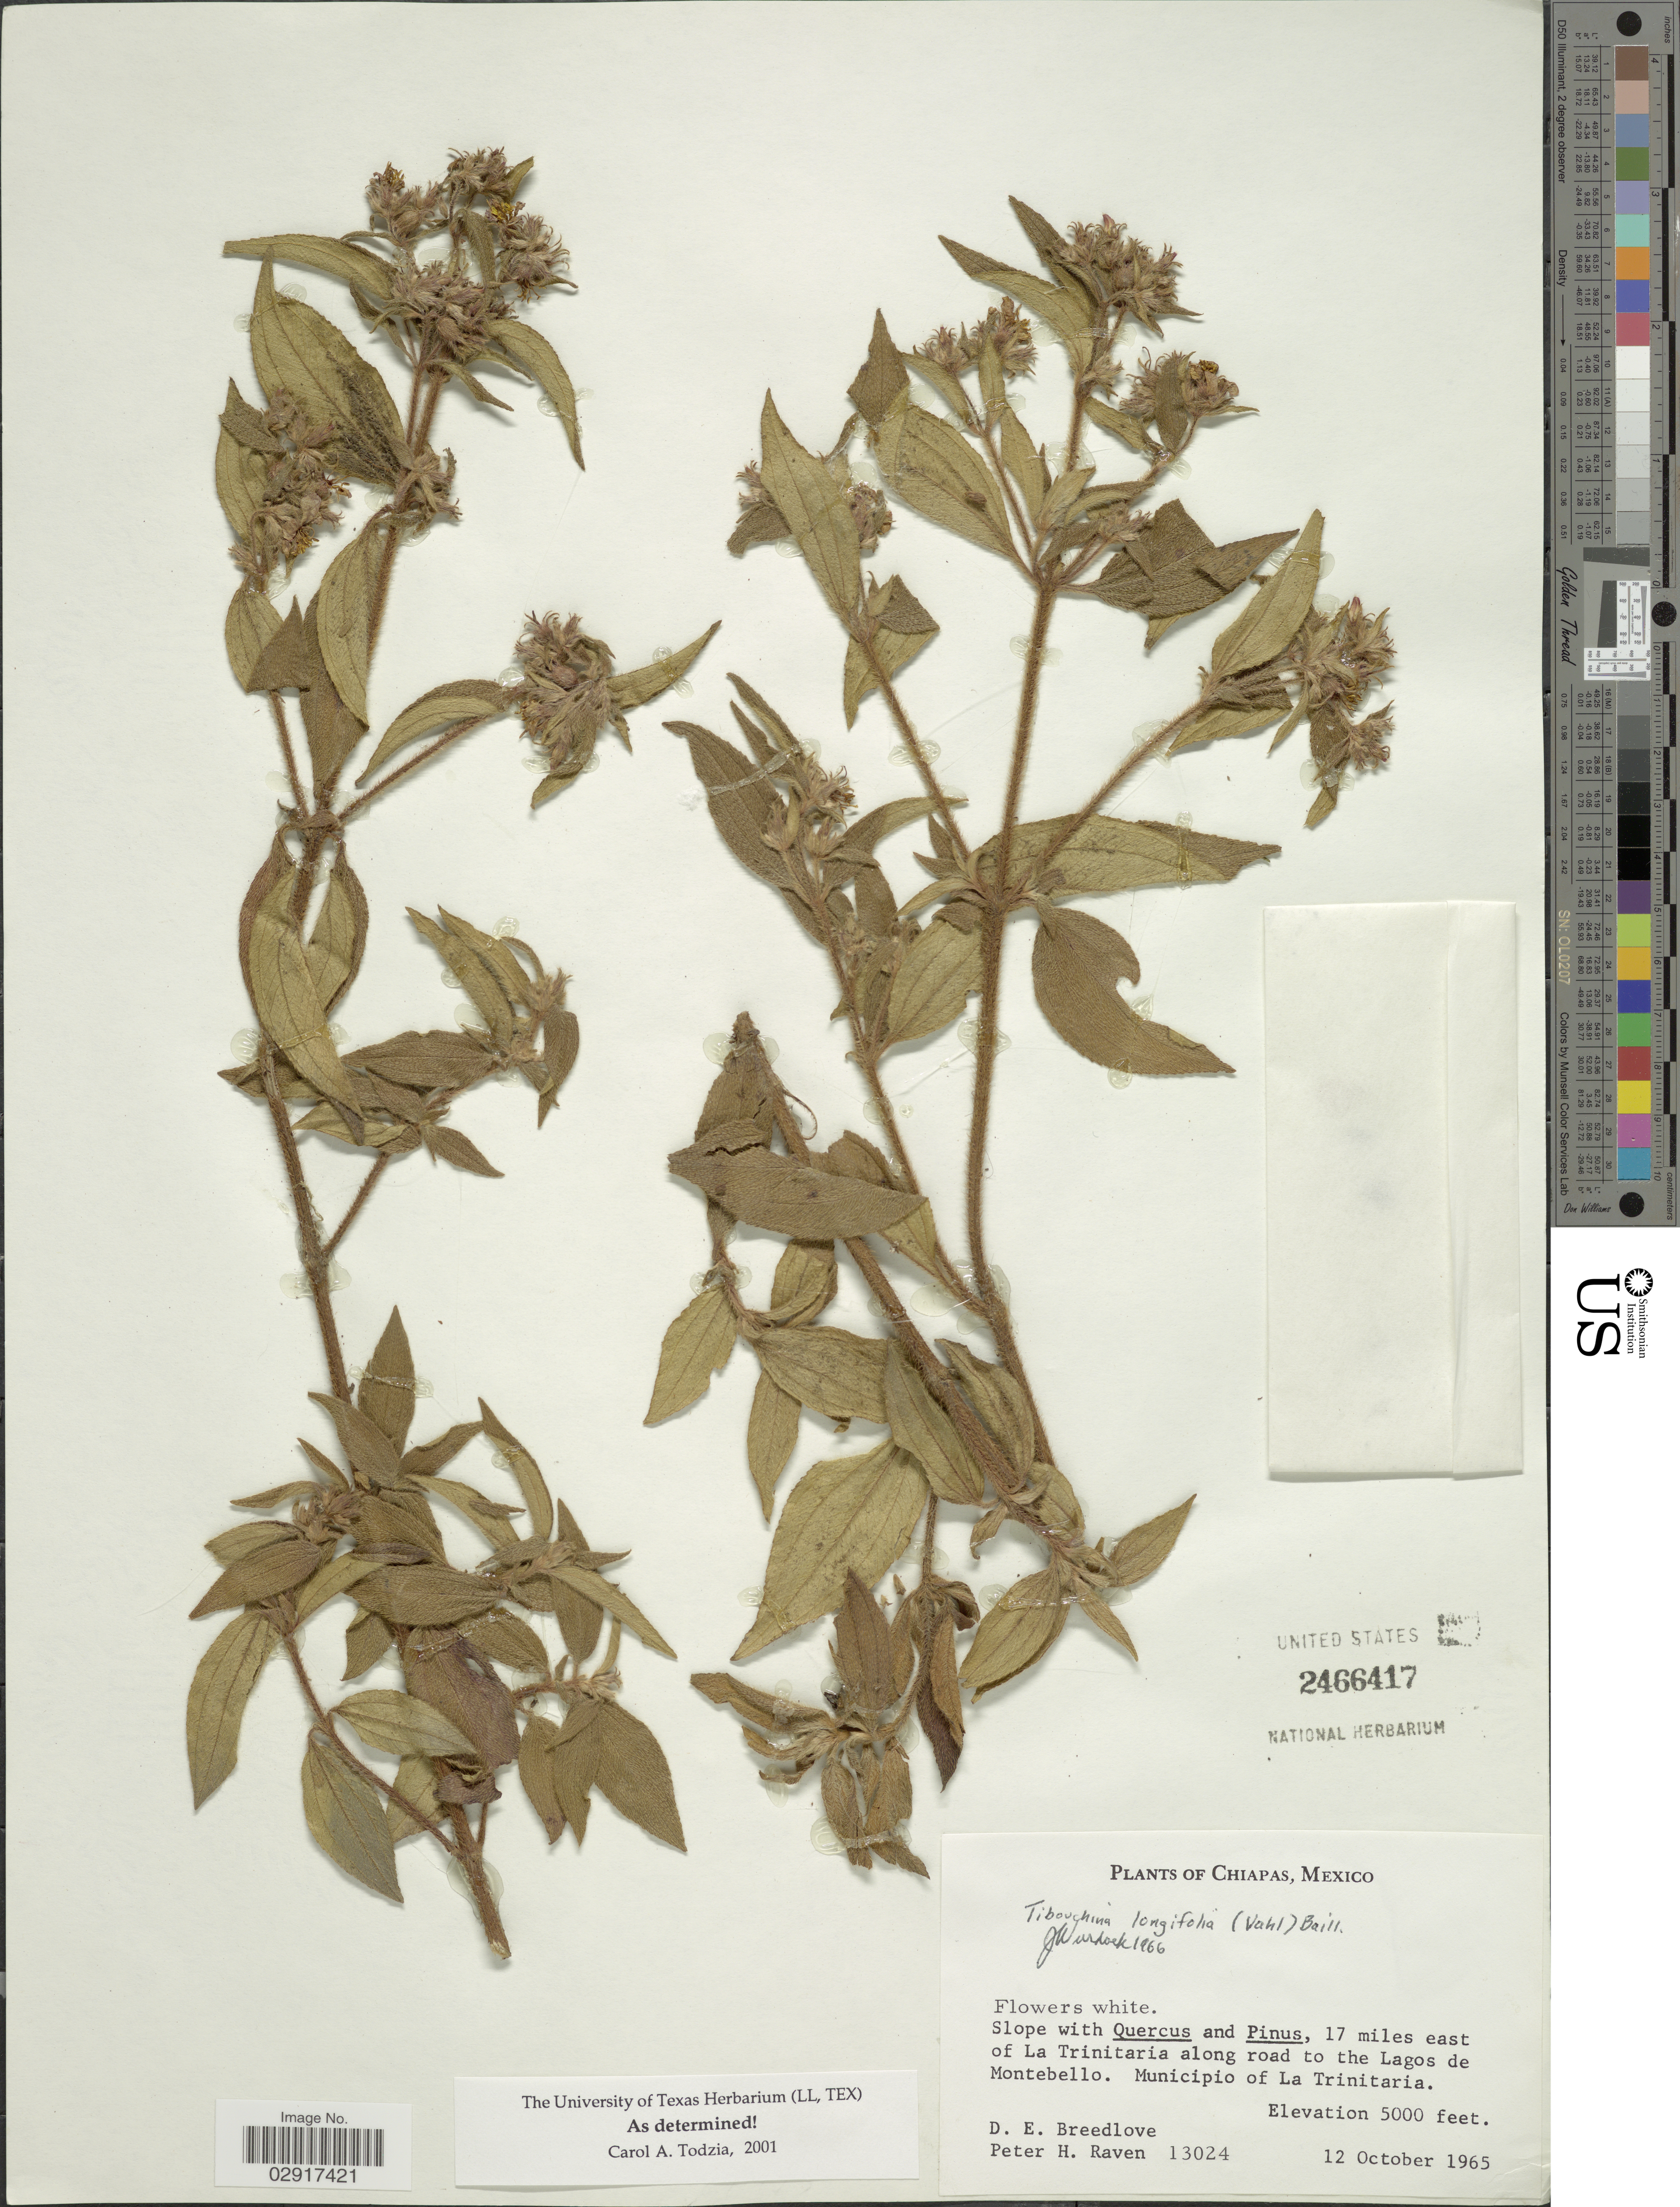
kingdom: Plantae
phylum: Tracheophyta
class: Magnoliopsida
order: Myrtales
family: Melastomataceae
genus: Chaetogastra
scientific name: Chaetogastra longifolia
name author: (Vahl) DC.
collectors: D. E. Breedlove & P. Raven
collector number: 13024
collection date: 1965-10-12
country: Mexico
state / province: Chiapas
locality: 17 miles east of La Trinitaria along road to the Lagos de Montebello. Municipio of La Trinitaria.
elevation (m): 1524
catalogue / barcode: US 2466417